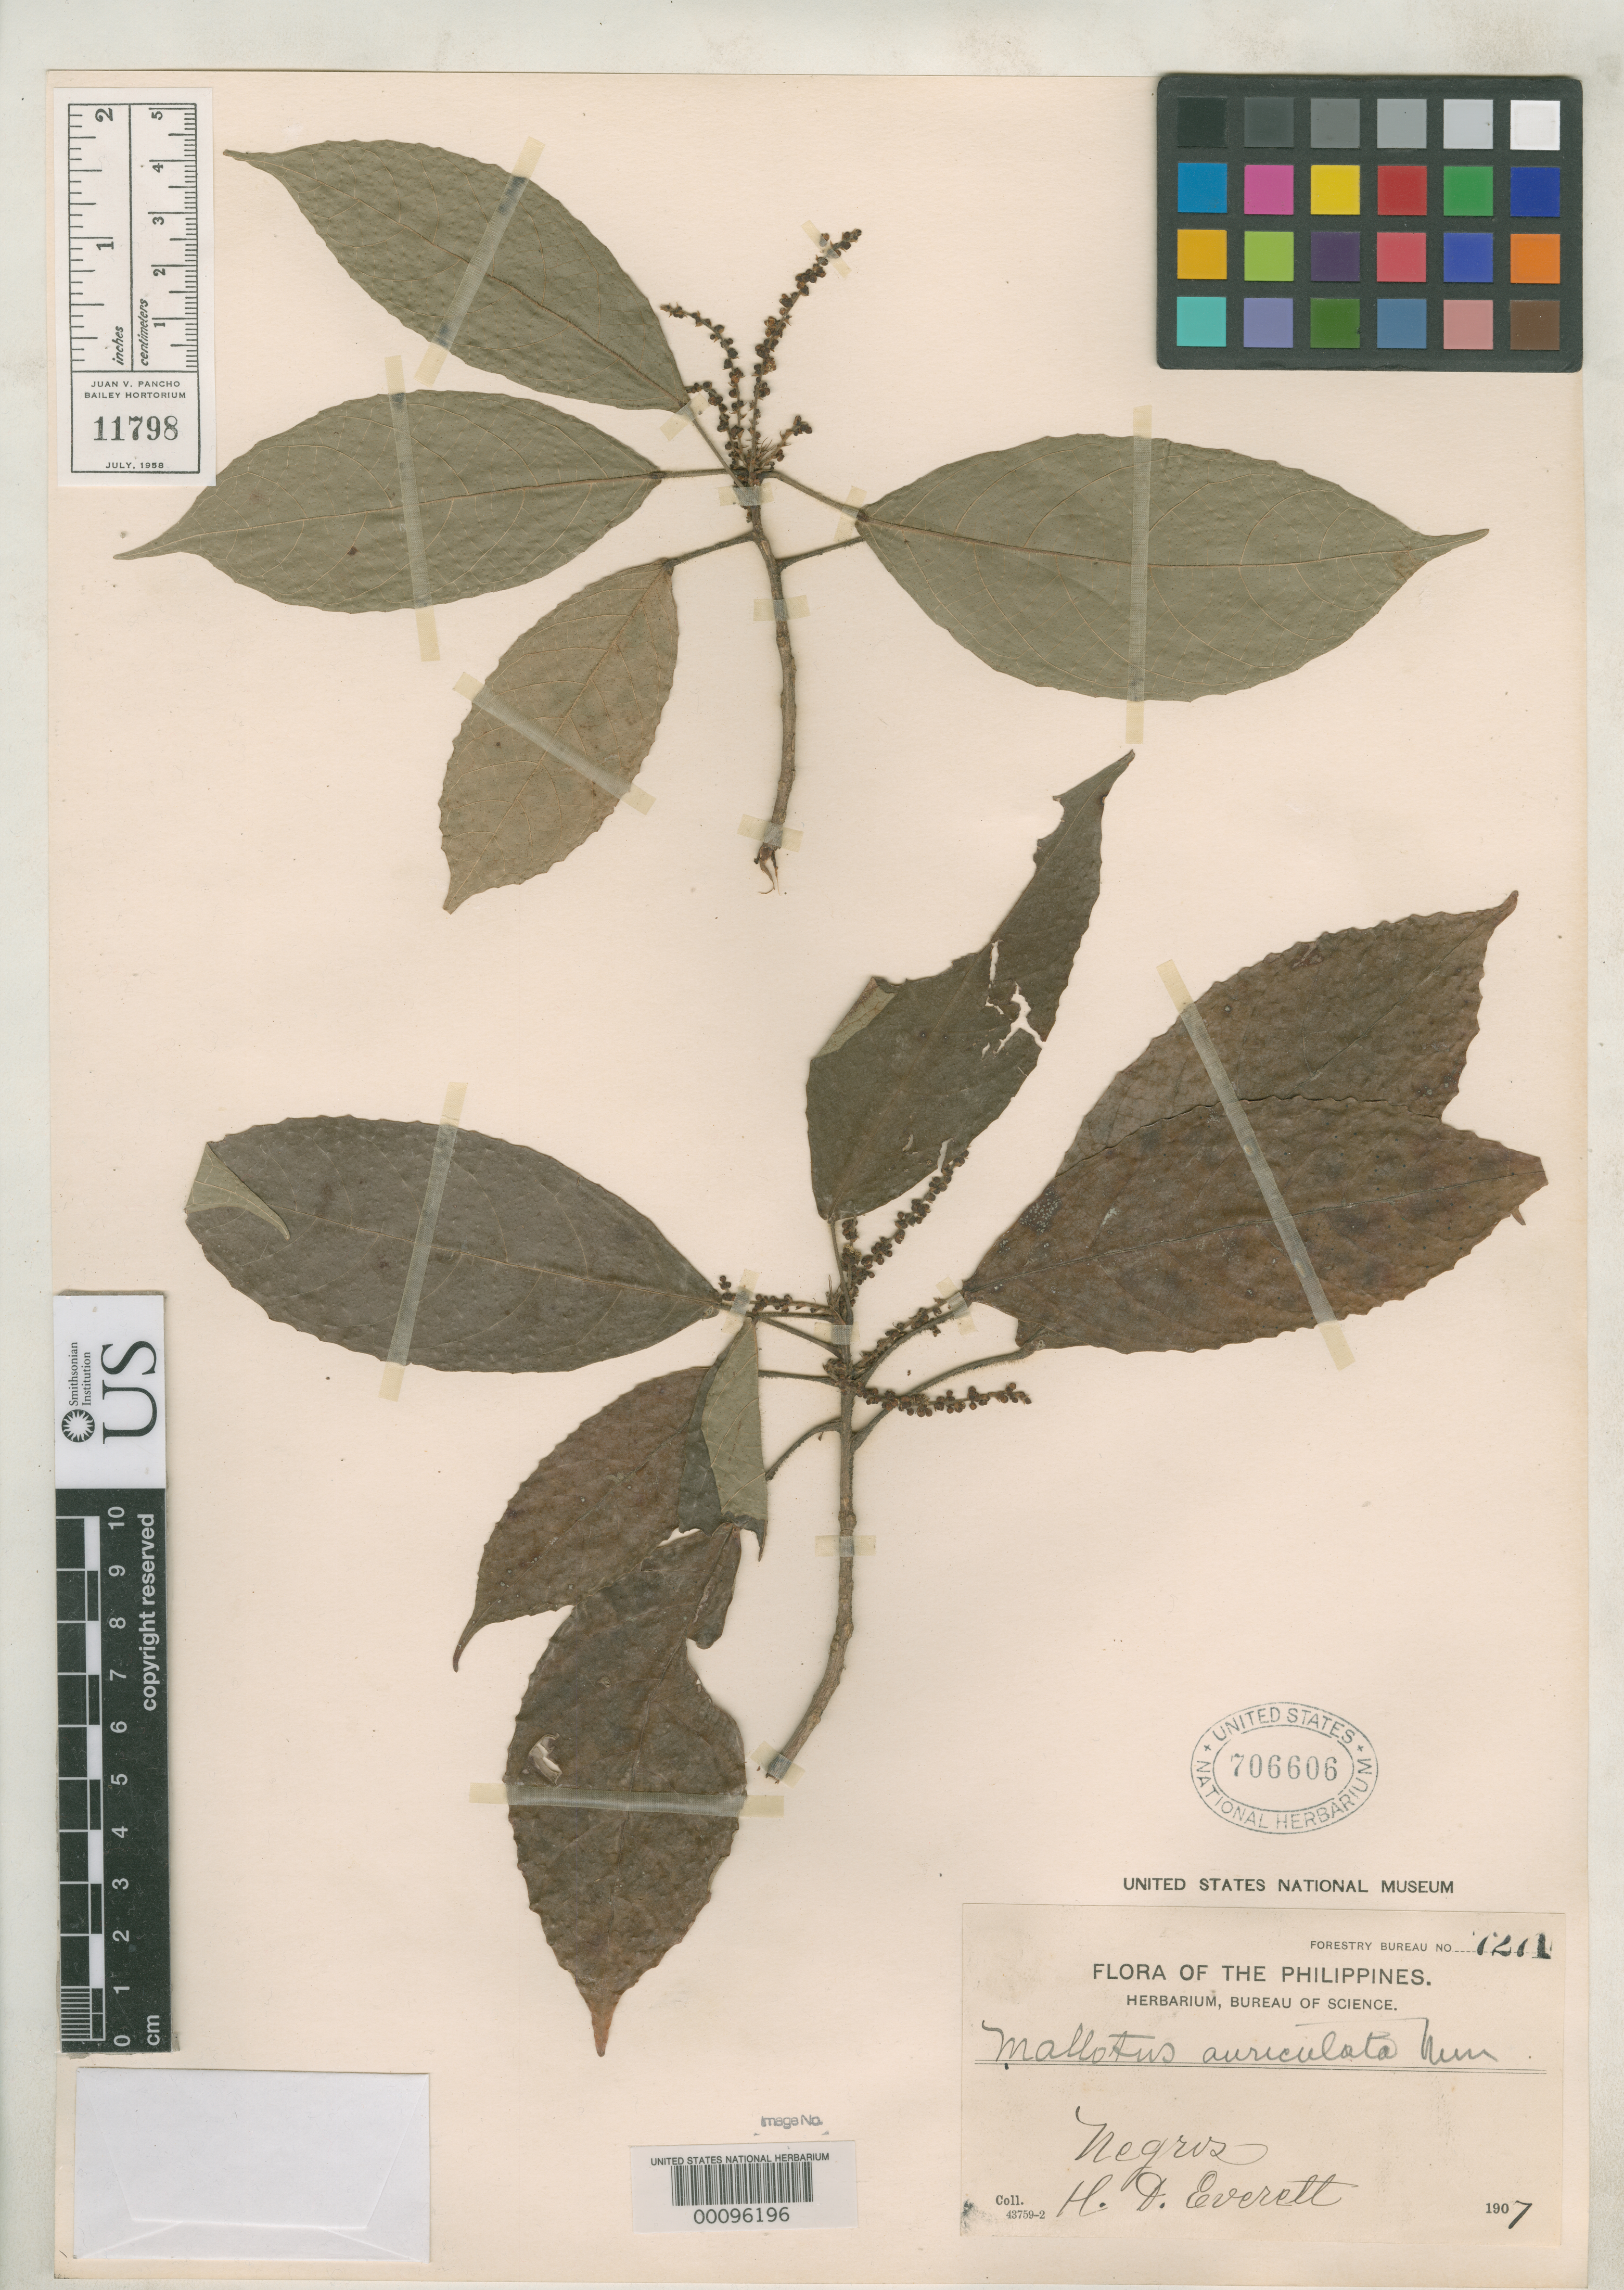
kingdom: Plantae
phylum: Tracheophyta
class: Magnoliopsida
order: Malpighiales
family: Euphorbiaceae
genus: Mallotus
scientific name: Mallotus auriculatus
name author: Merr.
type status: Isotype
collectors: H. Everett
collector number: Bur. Sci. 7271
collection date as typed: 1907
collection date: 1907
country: Philippines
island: Negros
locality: Himugaan River.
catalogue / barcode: US 706606